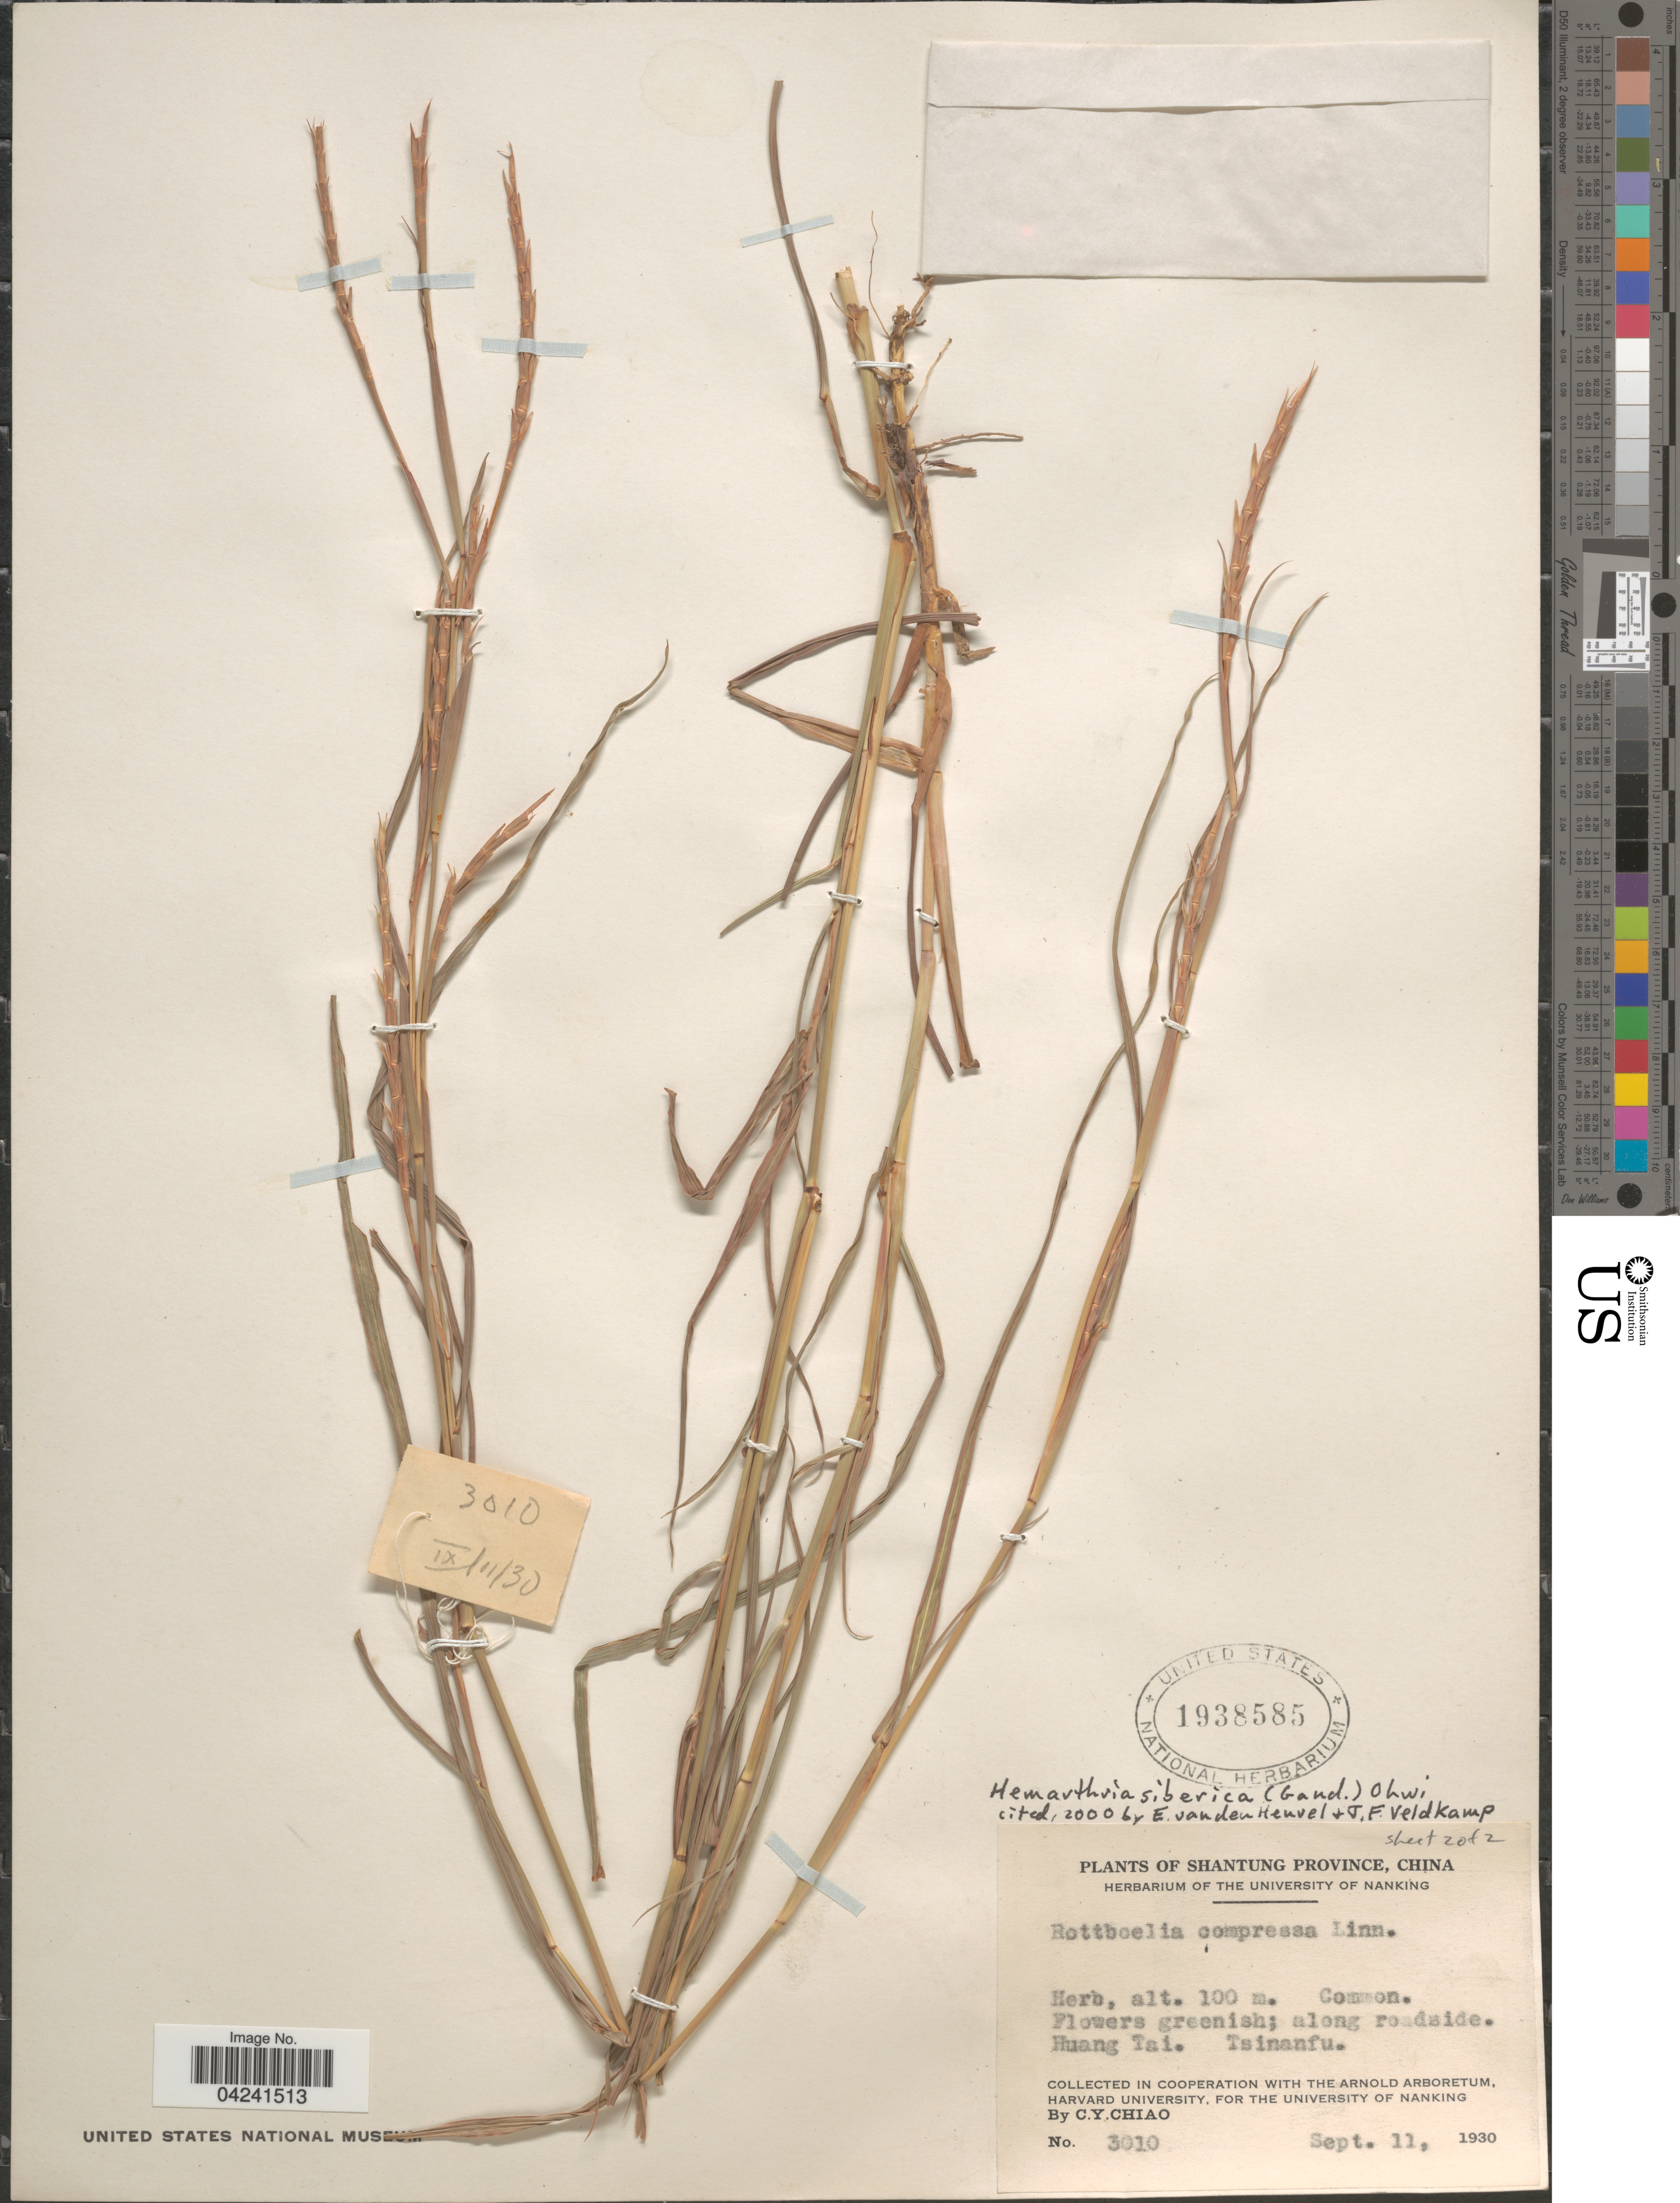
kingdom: Plantae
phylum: Tracheophyta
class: Liliopsida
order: Poales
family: Poaceae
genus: Hemarthria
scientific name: Hemarthria sibirica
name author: (Gand.) Ohwi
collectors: C. Y. Chiao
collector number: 3010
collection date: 1930-09-11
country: China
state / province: Shandong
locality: Shantung Province. Huang Tsi. Tsinanfu.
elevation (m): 100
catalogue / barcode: US 1938585